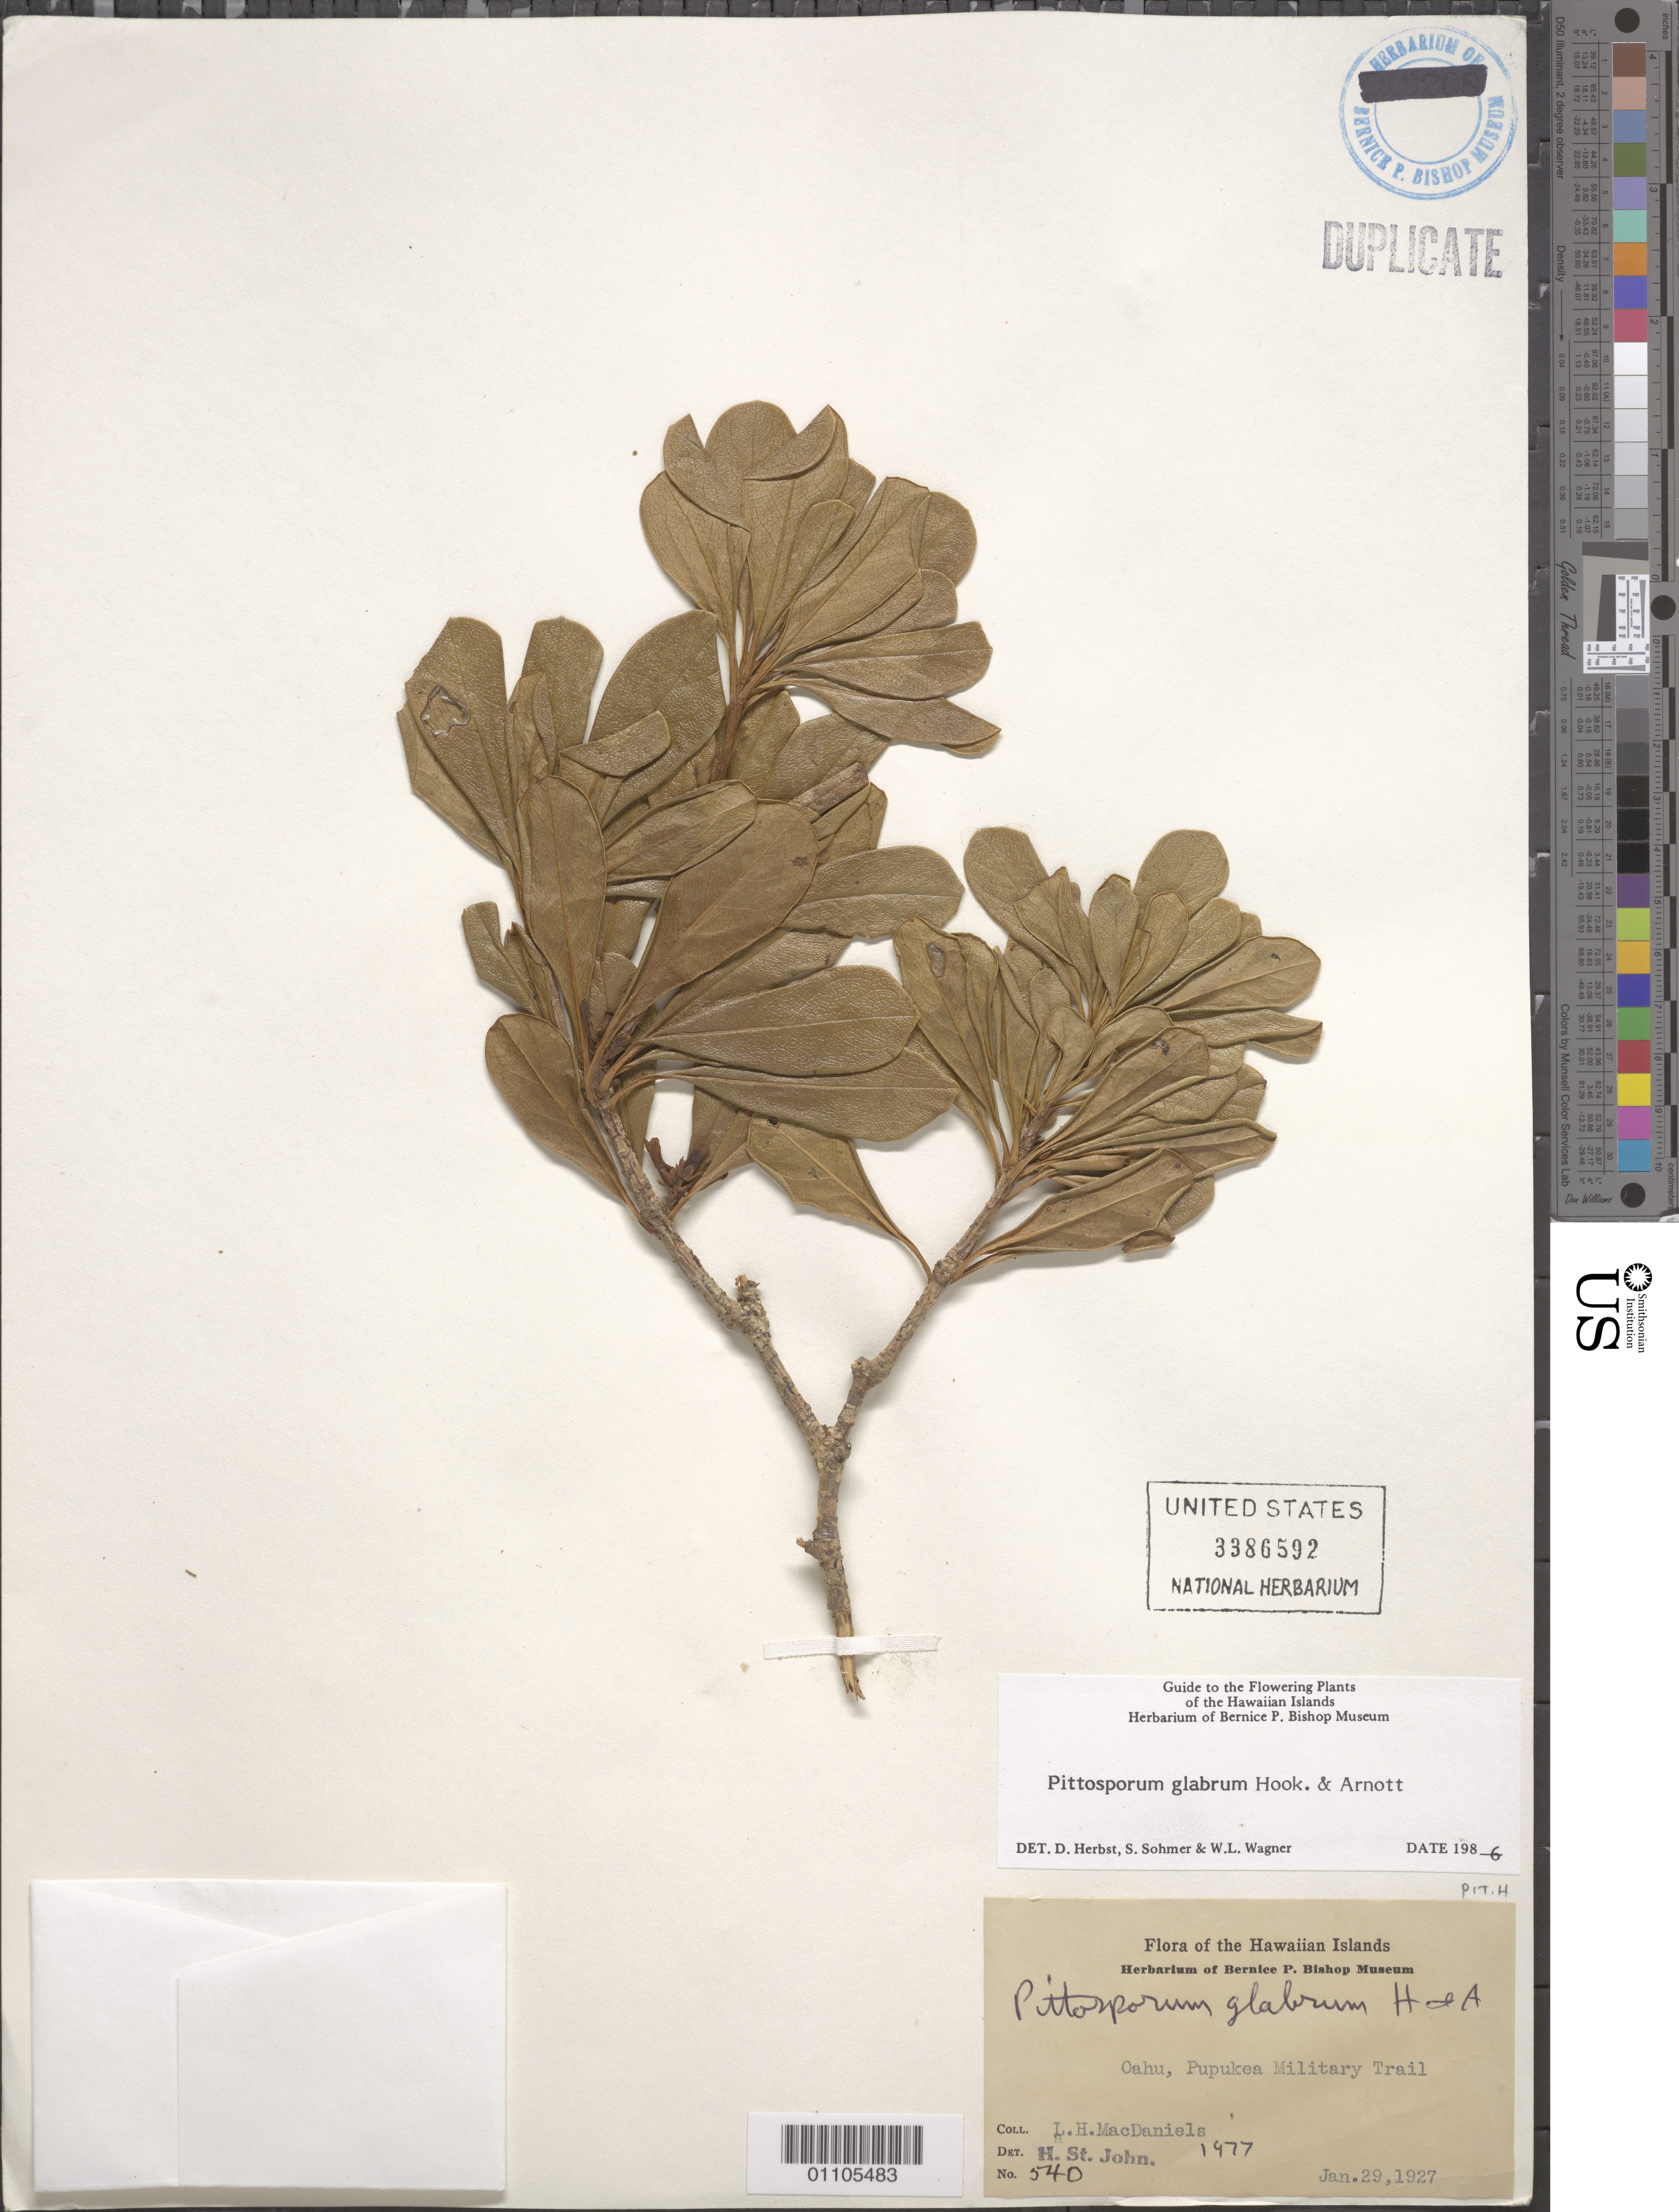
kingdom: Plantae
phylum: Tracheophyta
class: Magnoliopsida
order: Apiales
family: Pittosporaceae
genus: Pittosporum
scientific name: Pittosporum glabrum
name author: Hook. & Arn.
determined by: Herbst, D. R.; Sohmer, S. H.; Wagner, W. L.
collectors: L. MacDaniels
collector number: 540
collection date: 1927-01-29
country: United States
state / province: Hawaii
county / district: Honolulu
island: Oahu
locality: O'ahu, Pupukea Military Trail.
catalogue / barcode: US 3386592